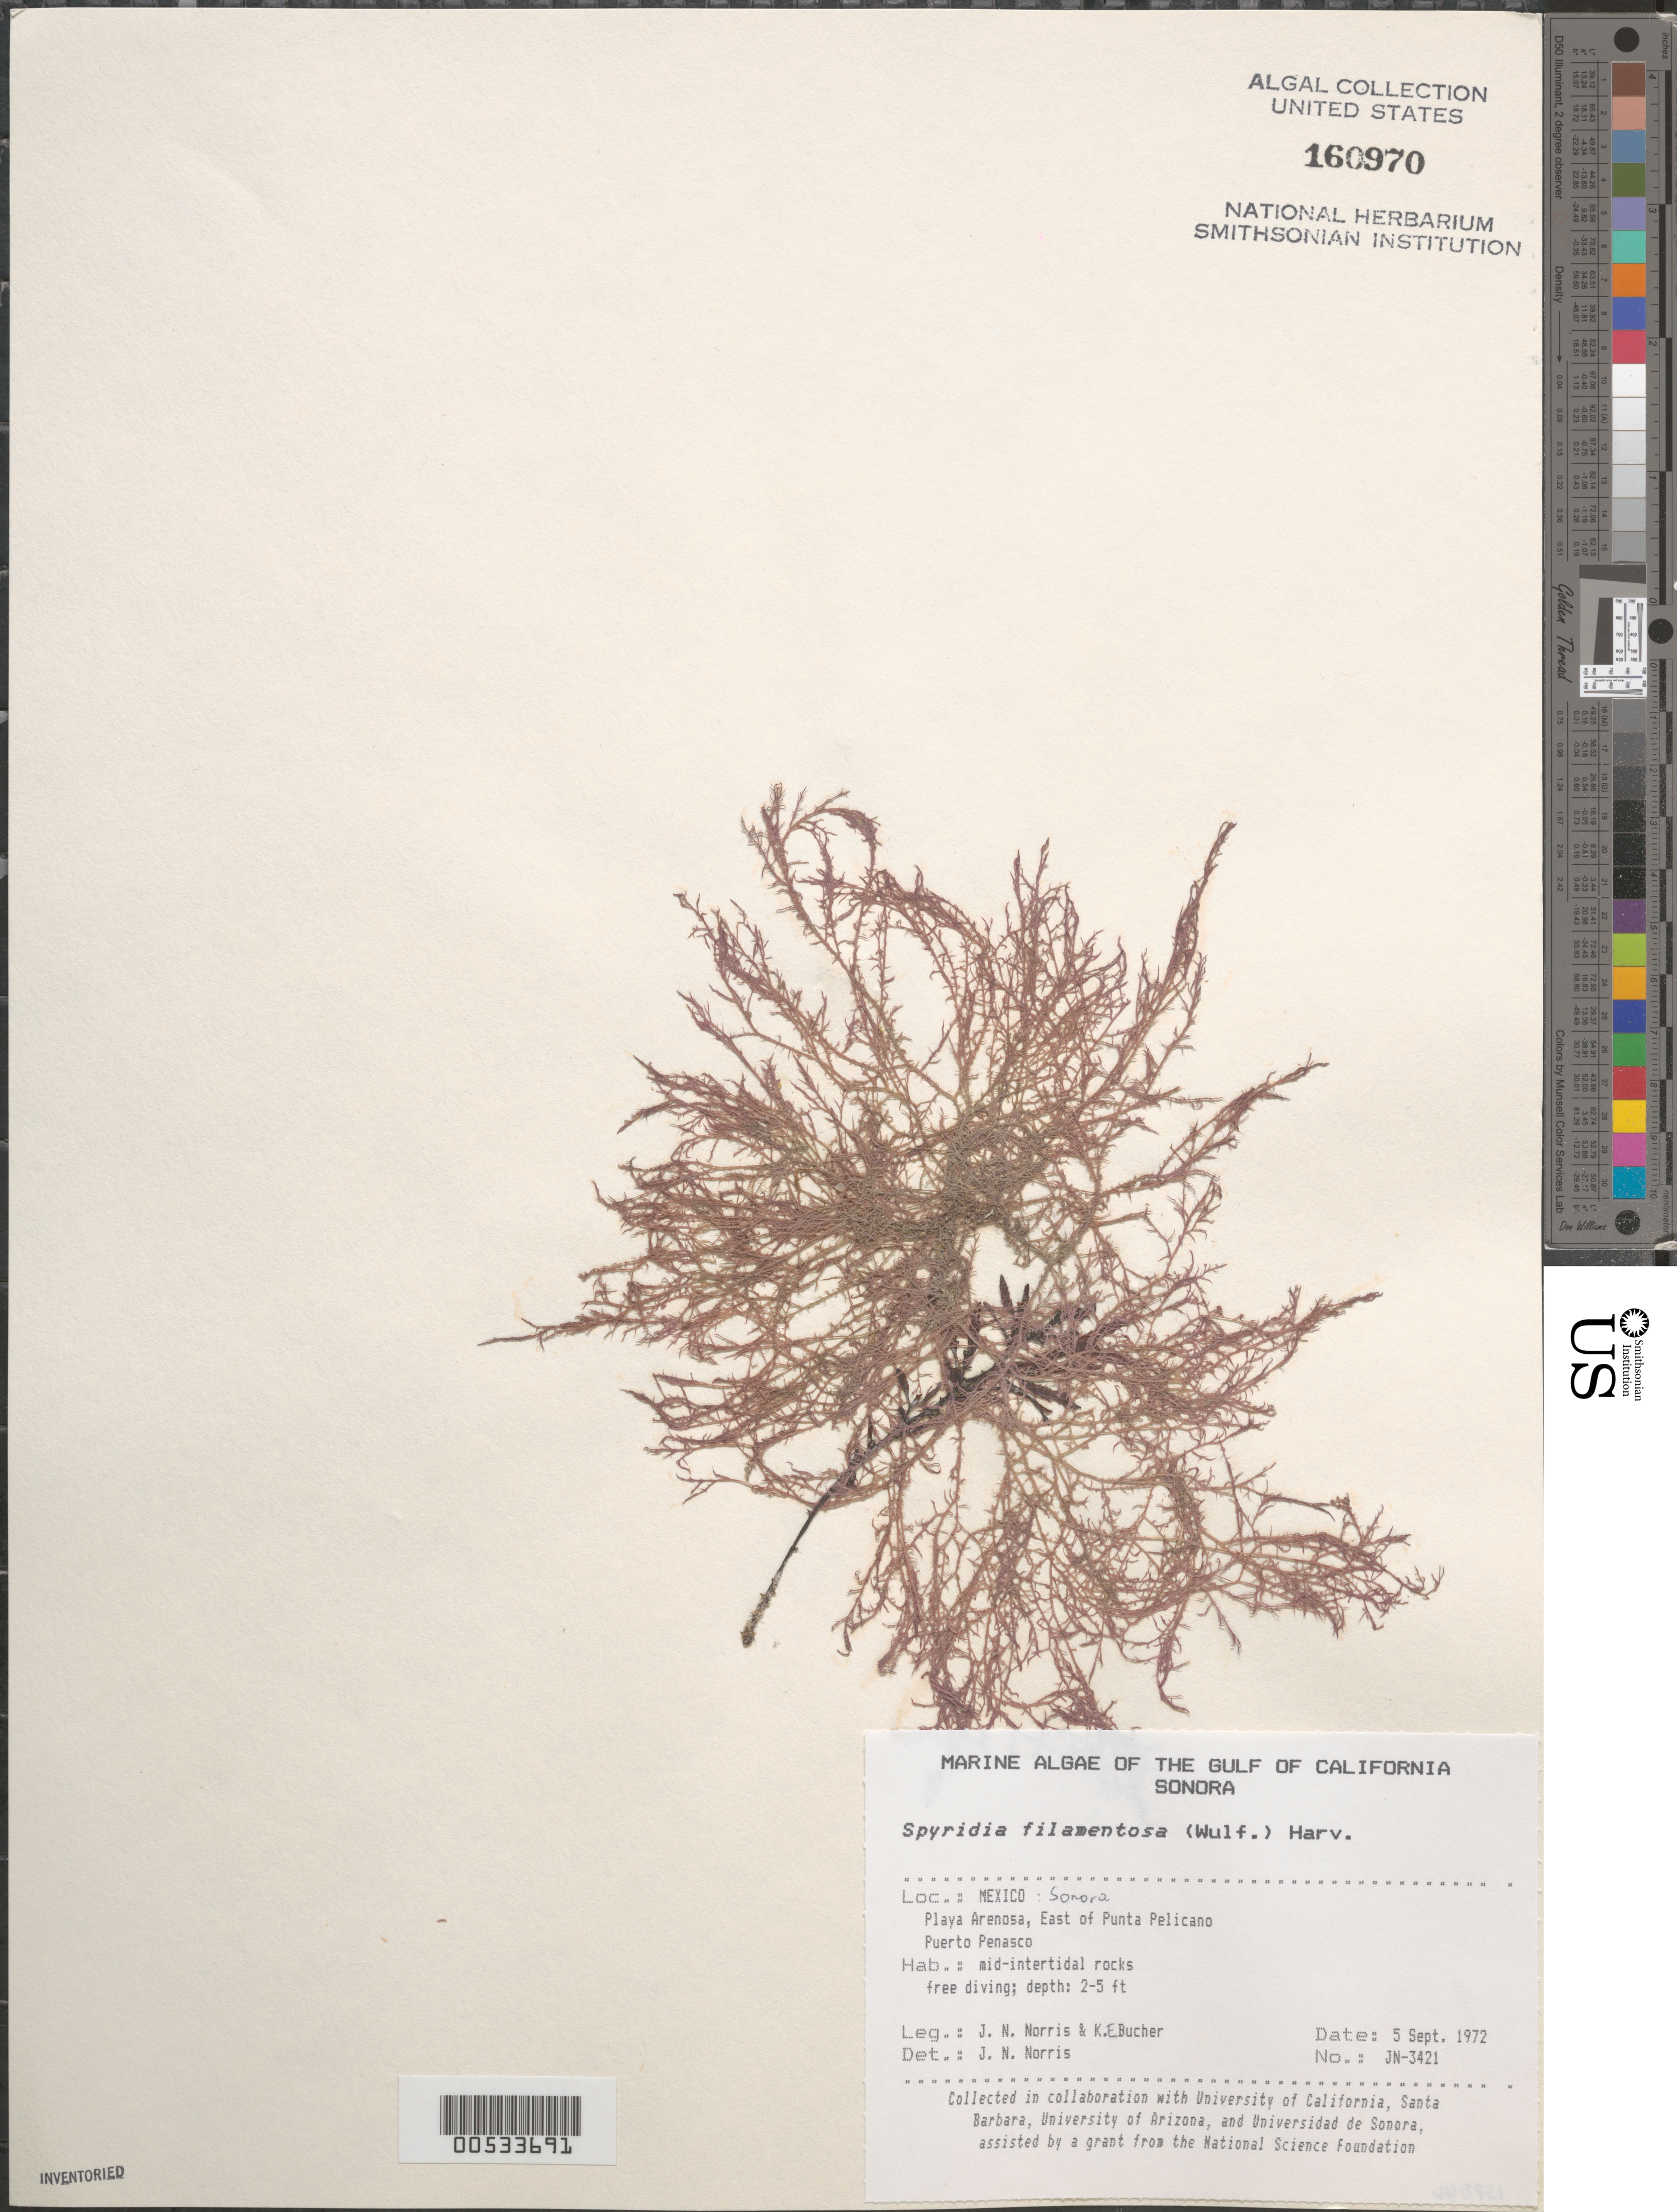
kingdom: Plantae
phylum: Rhodophyta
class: Florideophyceae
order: Ceramiales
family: Spyridiaceae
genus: Spyridia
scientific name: Spyridia filamentosa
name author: (Wulfen) Harv.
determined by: Norris, James N.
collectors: J. N. Norris & K. E. Bucher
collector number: JN-3421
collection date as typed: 05 Sep 1972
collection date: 1972-09-05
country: Mexico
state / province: Sonora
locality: Playa Arenosa, Puerto Penasco, east of Punta Pelicano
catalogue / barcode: US 160970